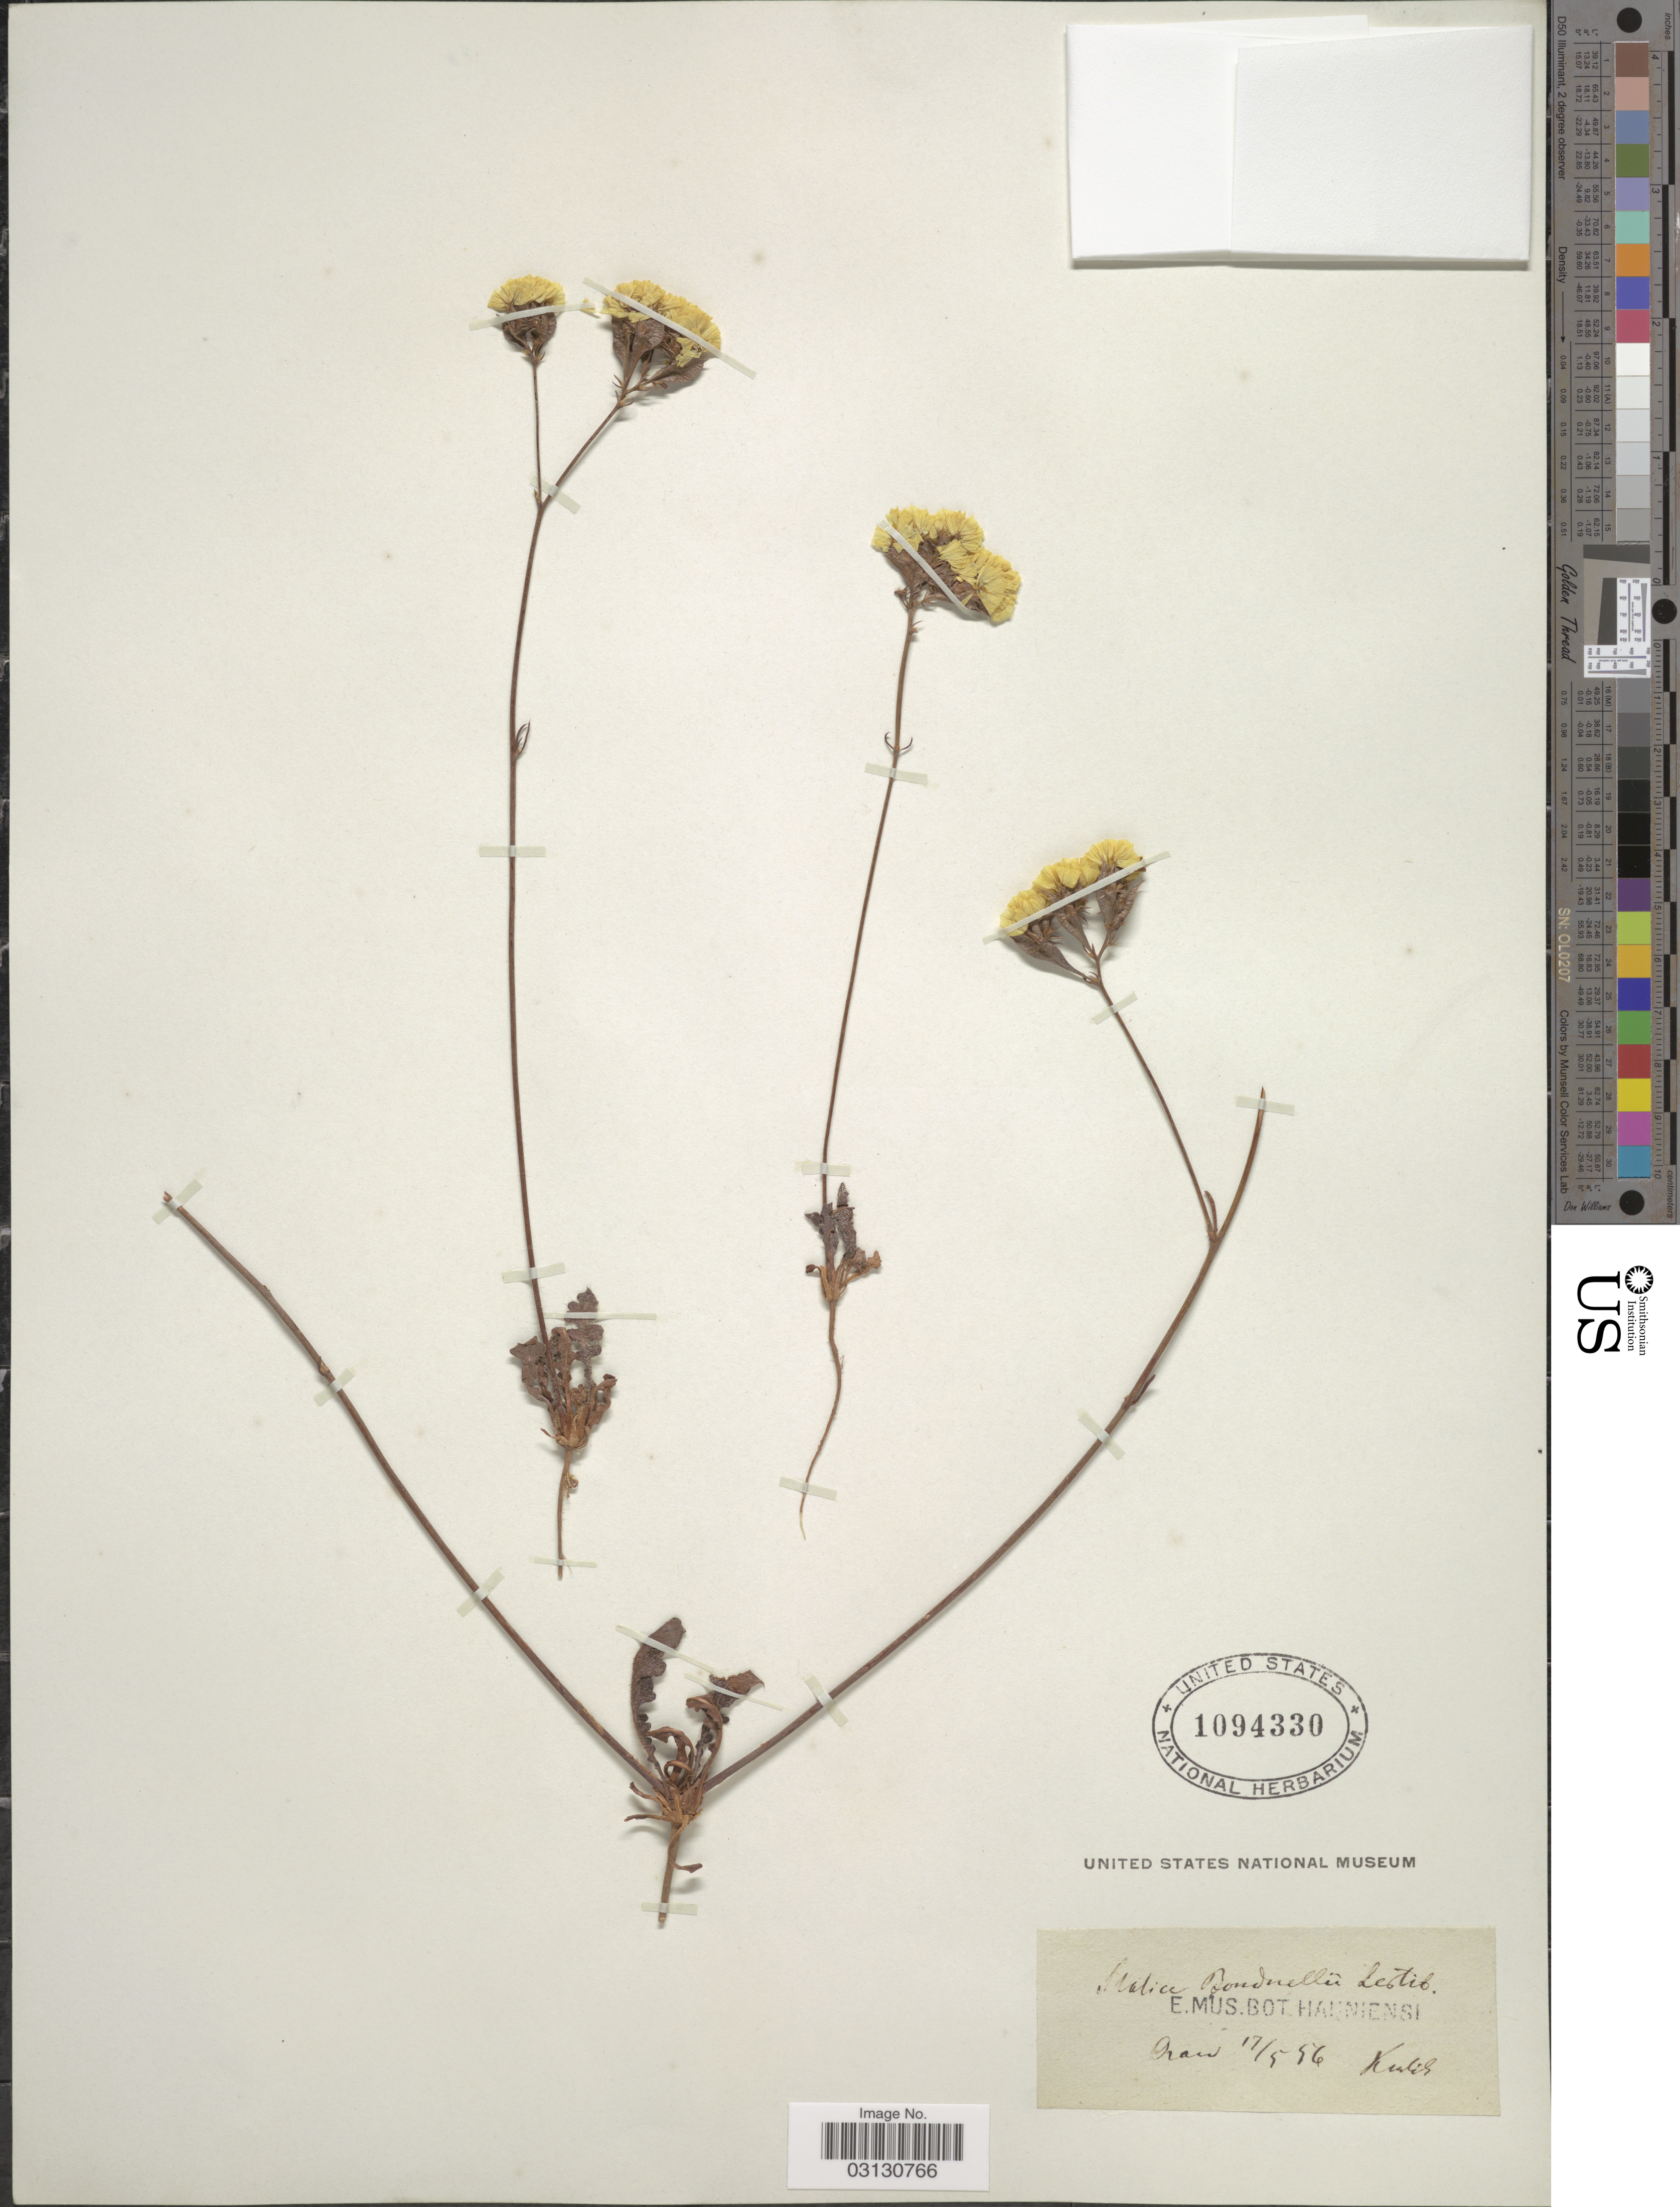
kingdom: Plantae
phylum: Tracheophyta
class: Magnoliopsida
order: Caryophyllales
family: Plumbaginaceae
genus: Limonium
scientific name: Limonium bonduellei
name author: (T.Lestib.) Kuntze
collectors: Kralik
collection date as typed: Transcribed d/m/y: 17/5/56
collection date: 1856-05-17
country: Algeria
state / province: Oran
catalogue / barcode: US 1094330